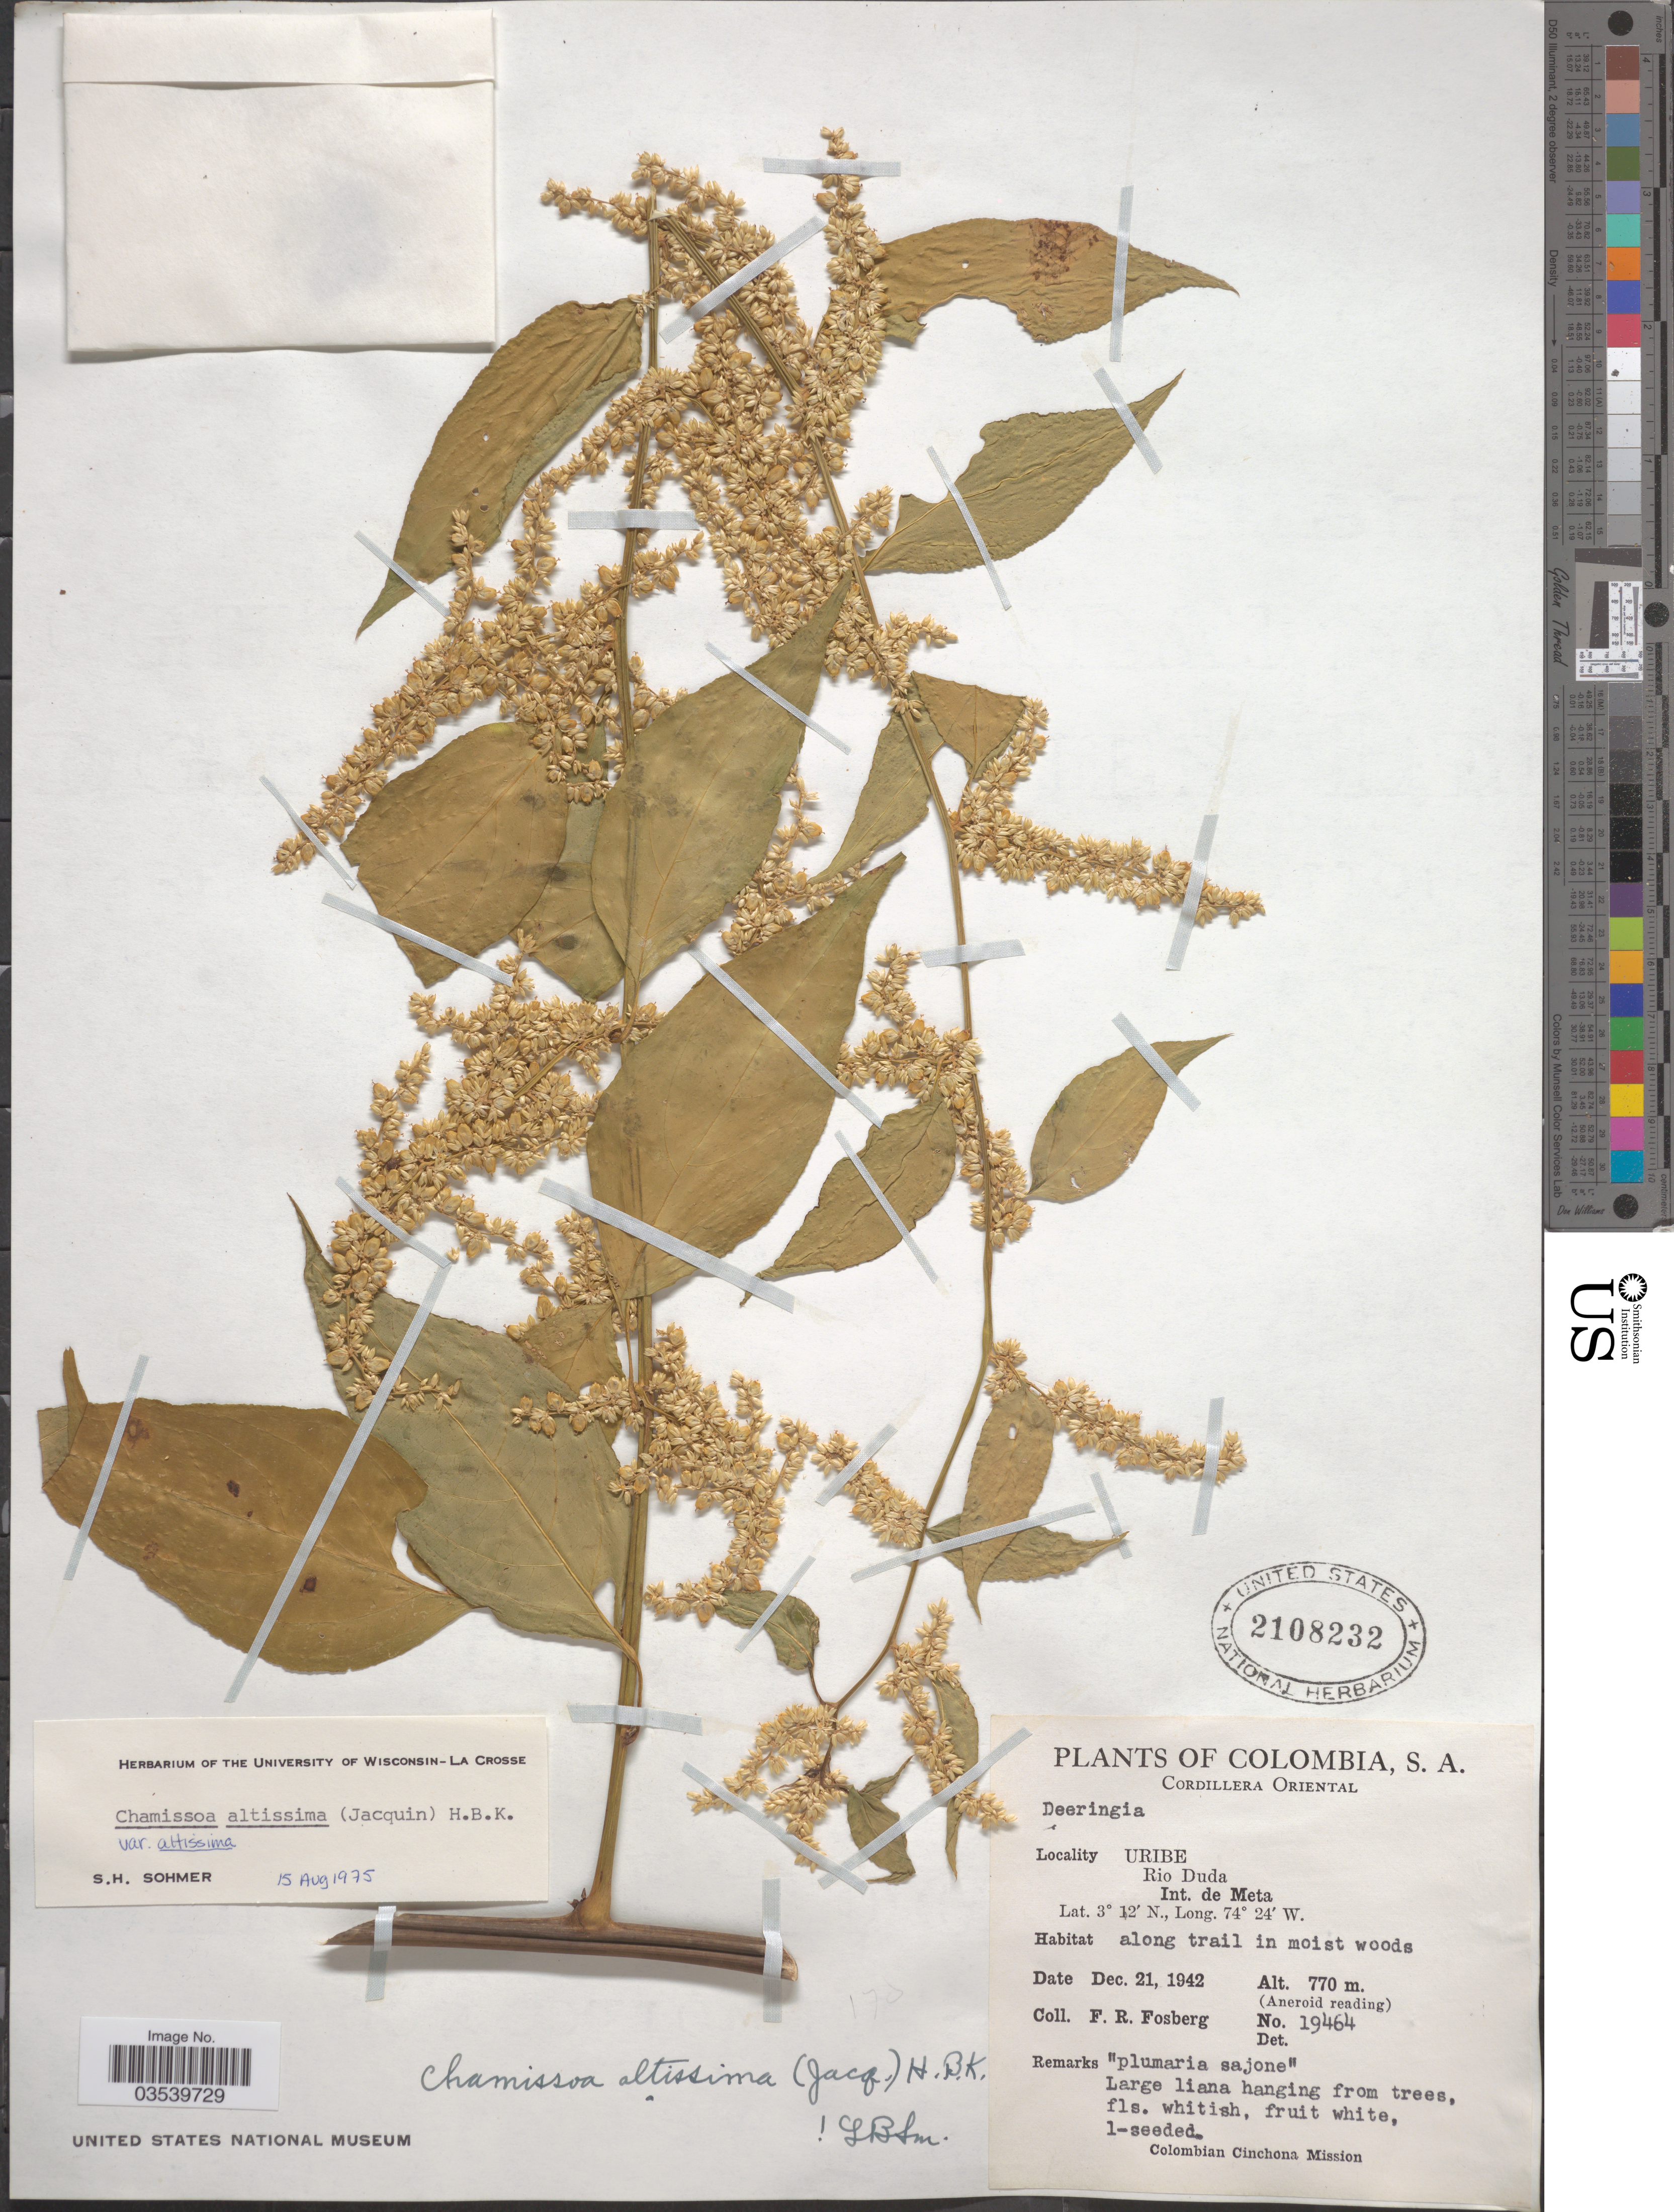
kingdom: Plantae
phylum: Tracheophyta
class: Magnoliopsida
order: Caryophyllales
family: Amaranthaceae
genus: Chamissoa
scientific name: Chamissoa altissima var. altissima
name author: (Jacq.) Kunth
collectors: F. R. Fosberg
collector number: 19464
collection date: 1942-12-21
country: Colombia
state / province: Meta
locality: Cordillera Oriental. Uribe. Rio Duda. Int. de Meta.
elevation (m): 770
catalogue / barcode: US 2108232